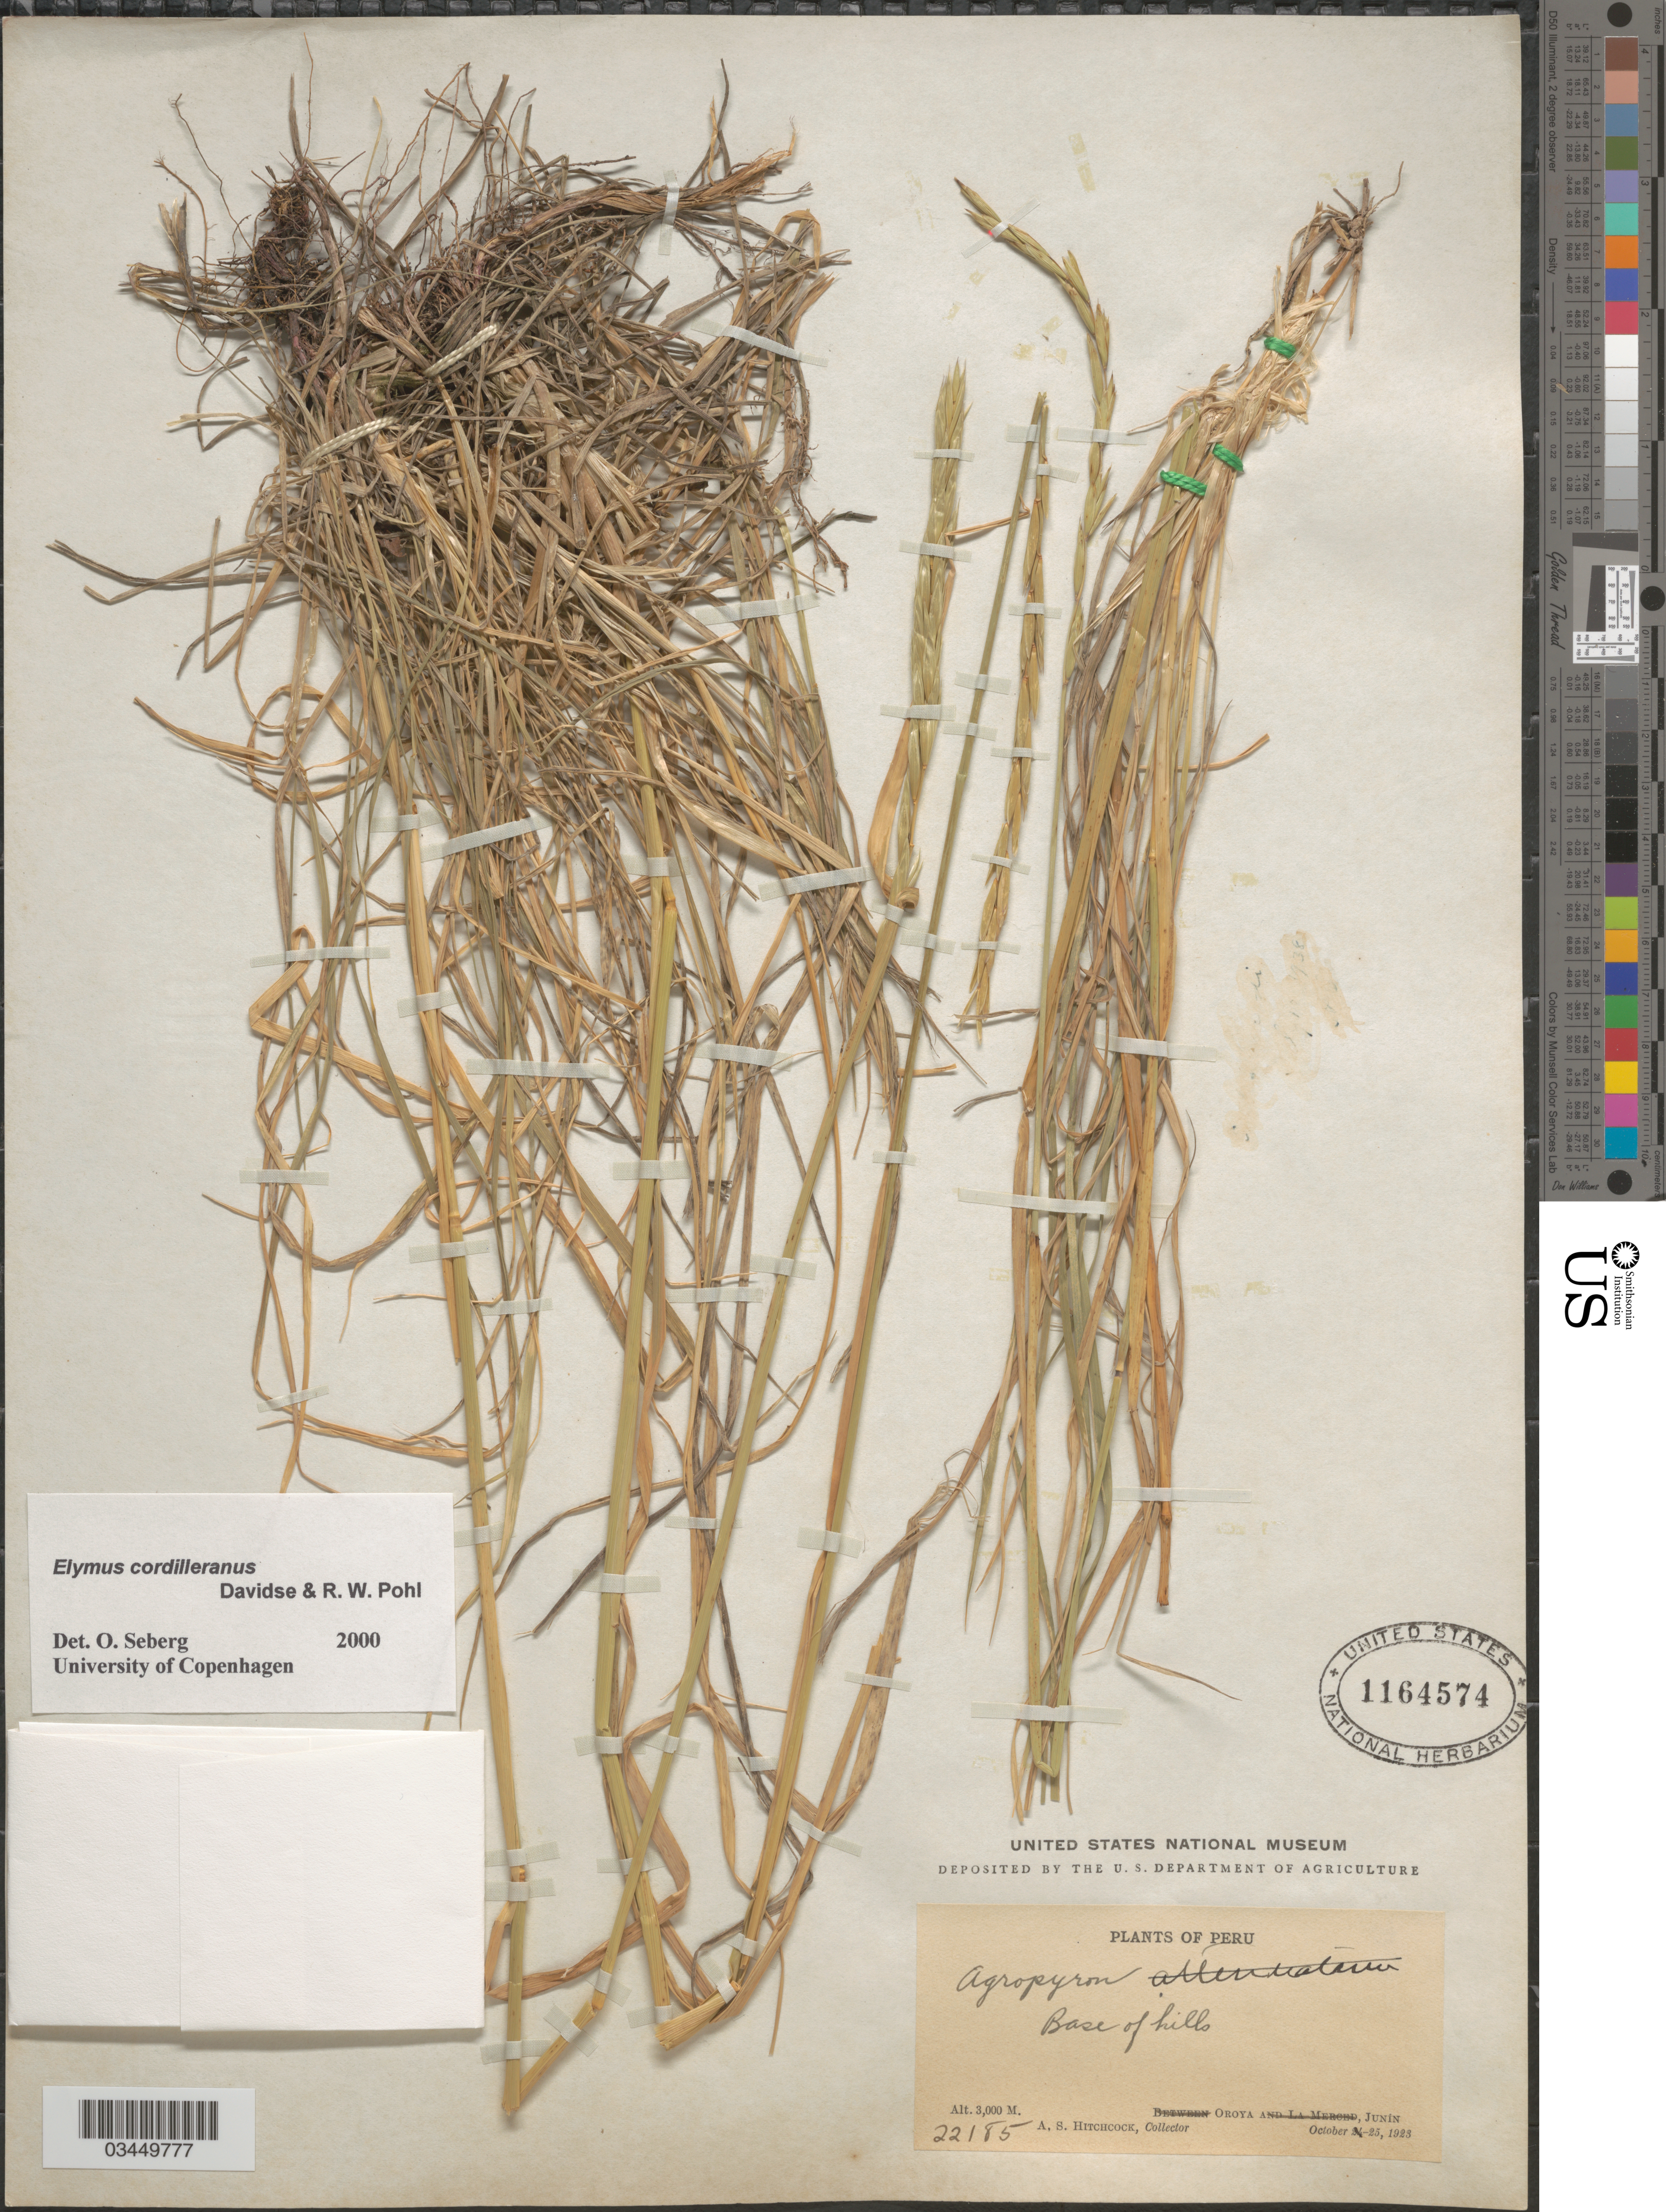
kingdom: Plantae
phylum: Tracheophyta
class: Liliopsida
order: Poales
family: Poaceae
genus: Elymus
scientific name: Elymus cordilleranus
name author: Davidse & R.W. Pohl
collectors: A. S. Hitchcock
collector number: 22185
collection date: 1923-10-25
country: Peru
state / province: Junín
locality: Base of hills. Oroya.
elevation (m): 3000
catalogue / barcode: US 1164574